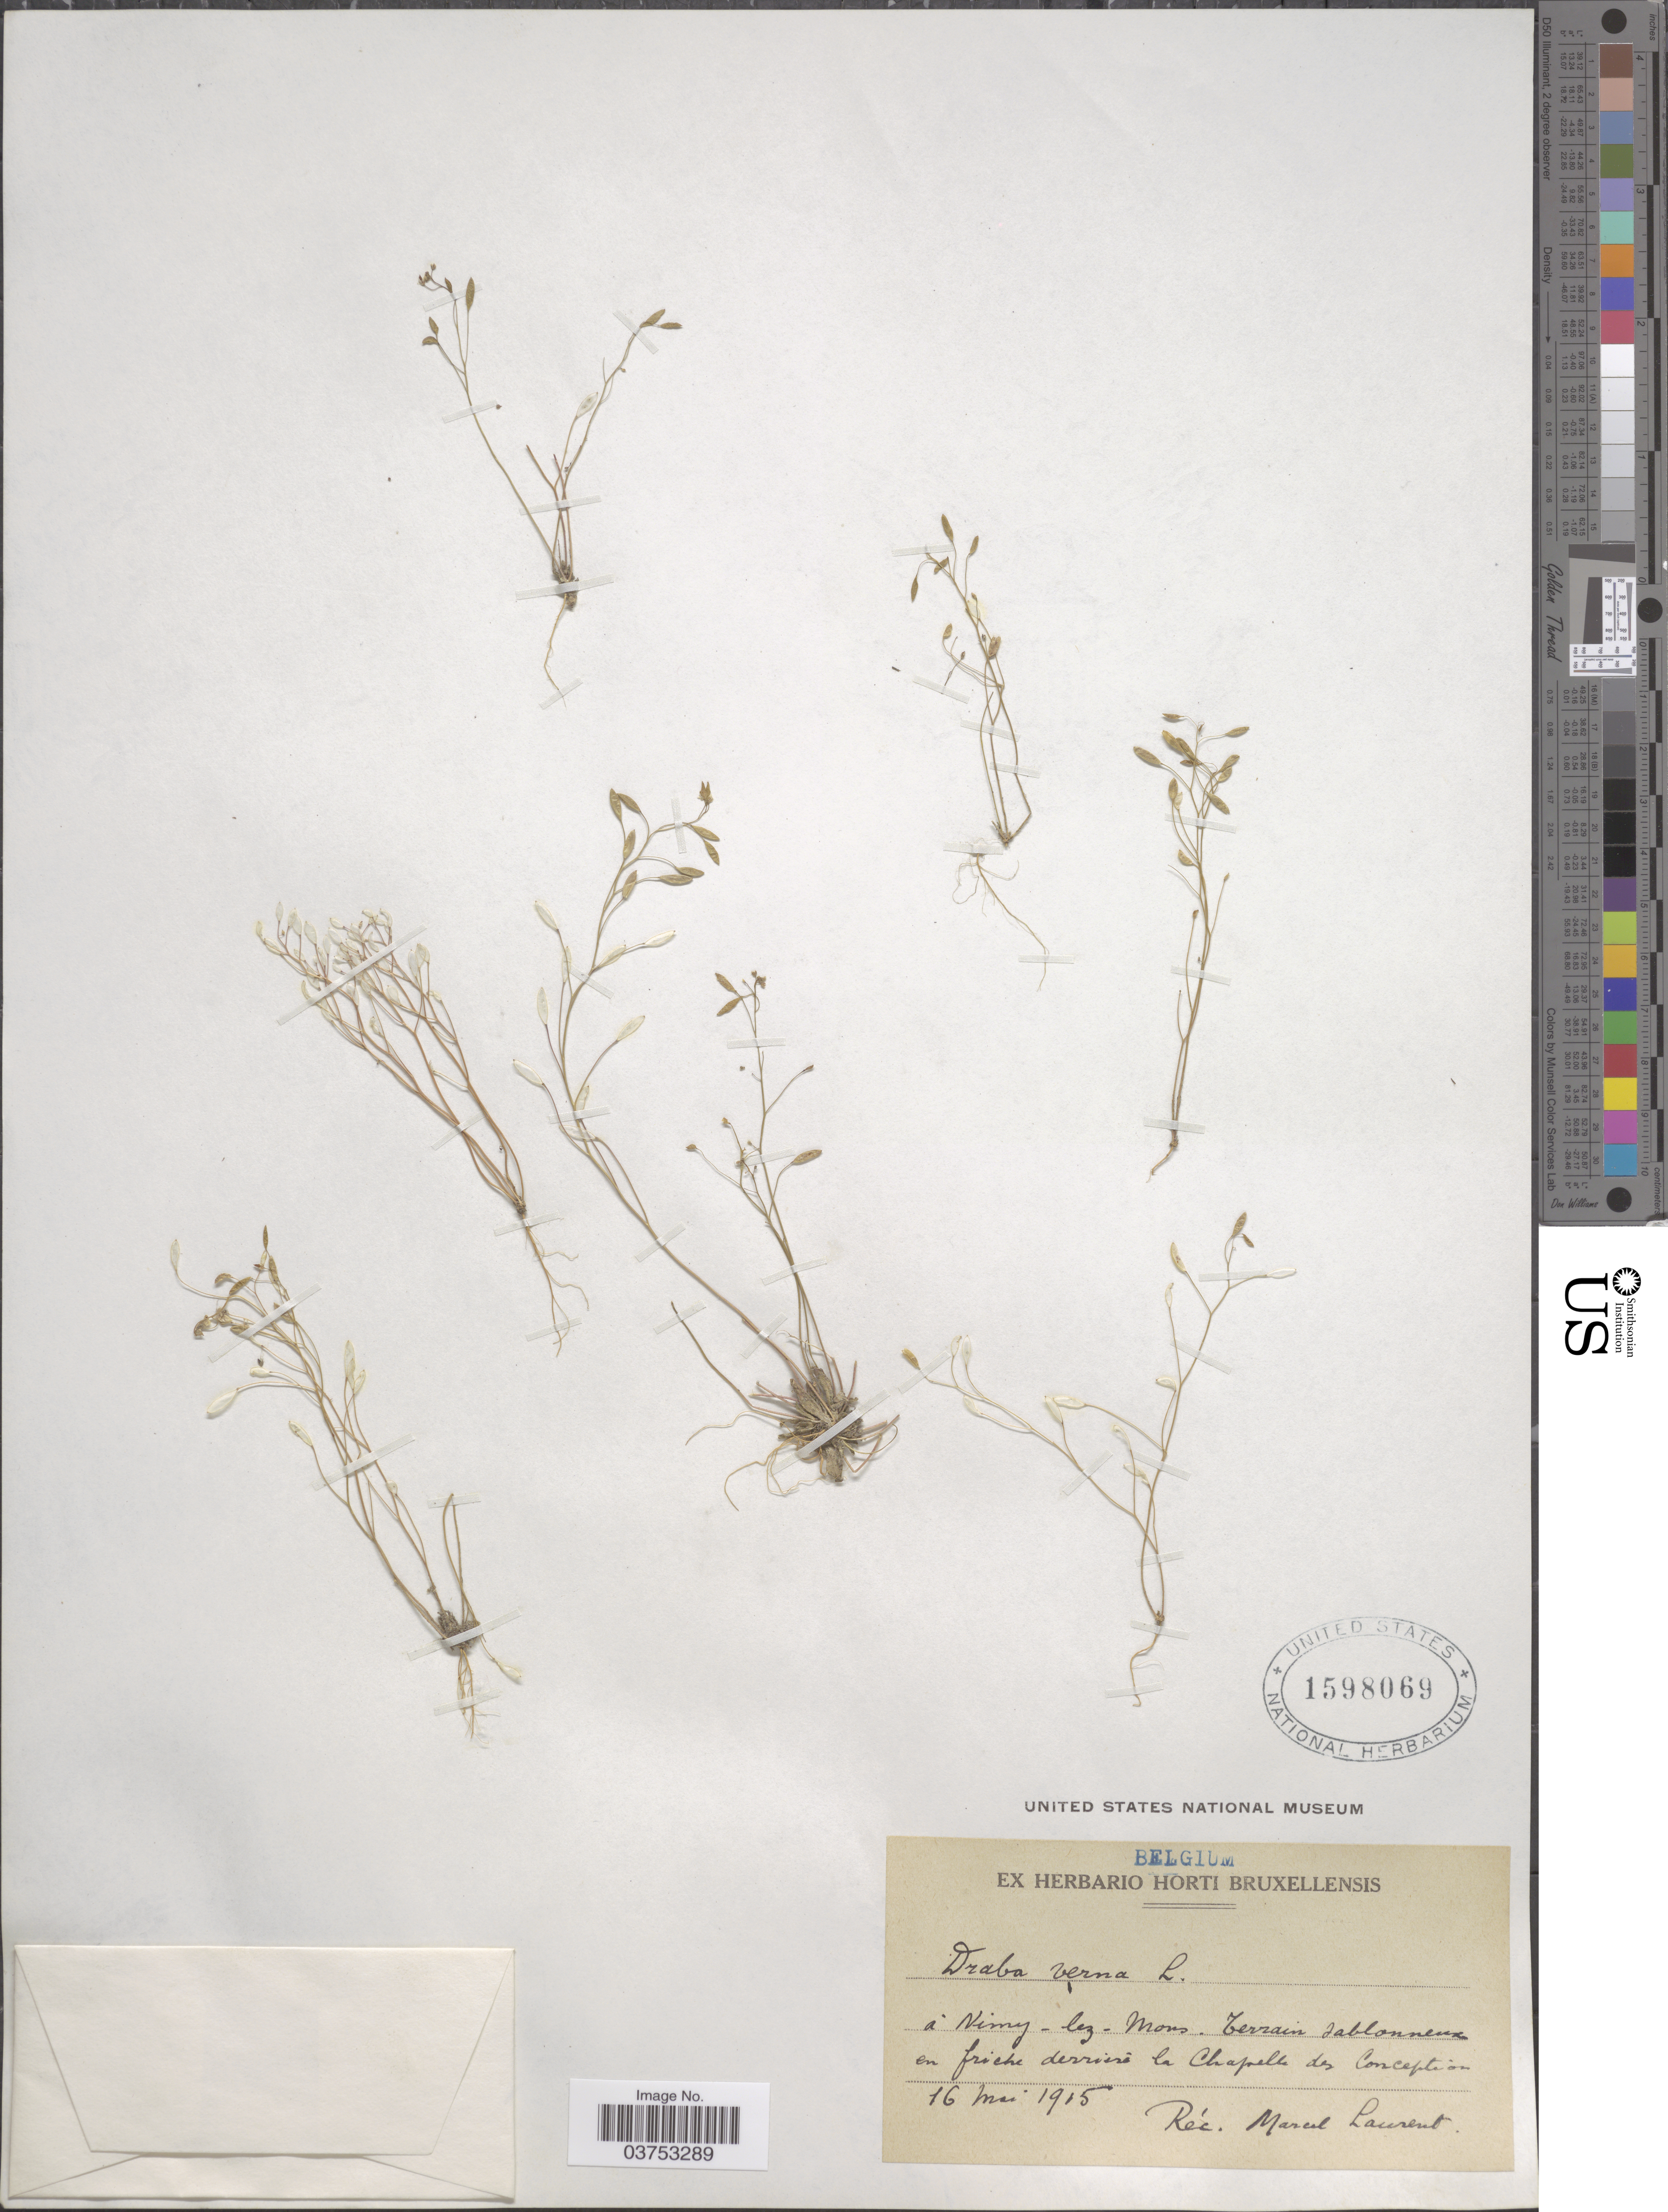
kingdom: Plantae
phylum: Tracheophyta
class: Magnoliopsida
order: Brassicales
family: Brassicaceae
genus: Draba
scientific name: Draba verna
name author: L.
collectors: M. Laurent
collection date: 1915-05-16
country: Belgium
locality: A Nimy-lez-Mons. Terrain sablonneux en friche derriere la Chapelle des Conception.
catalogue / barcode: US 1598069